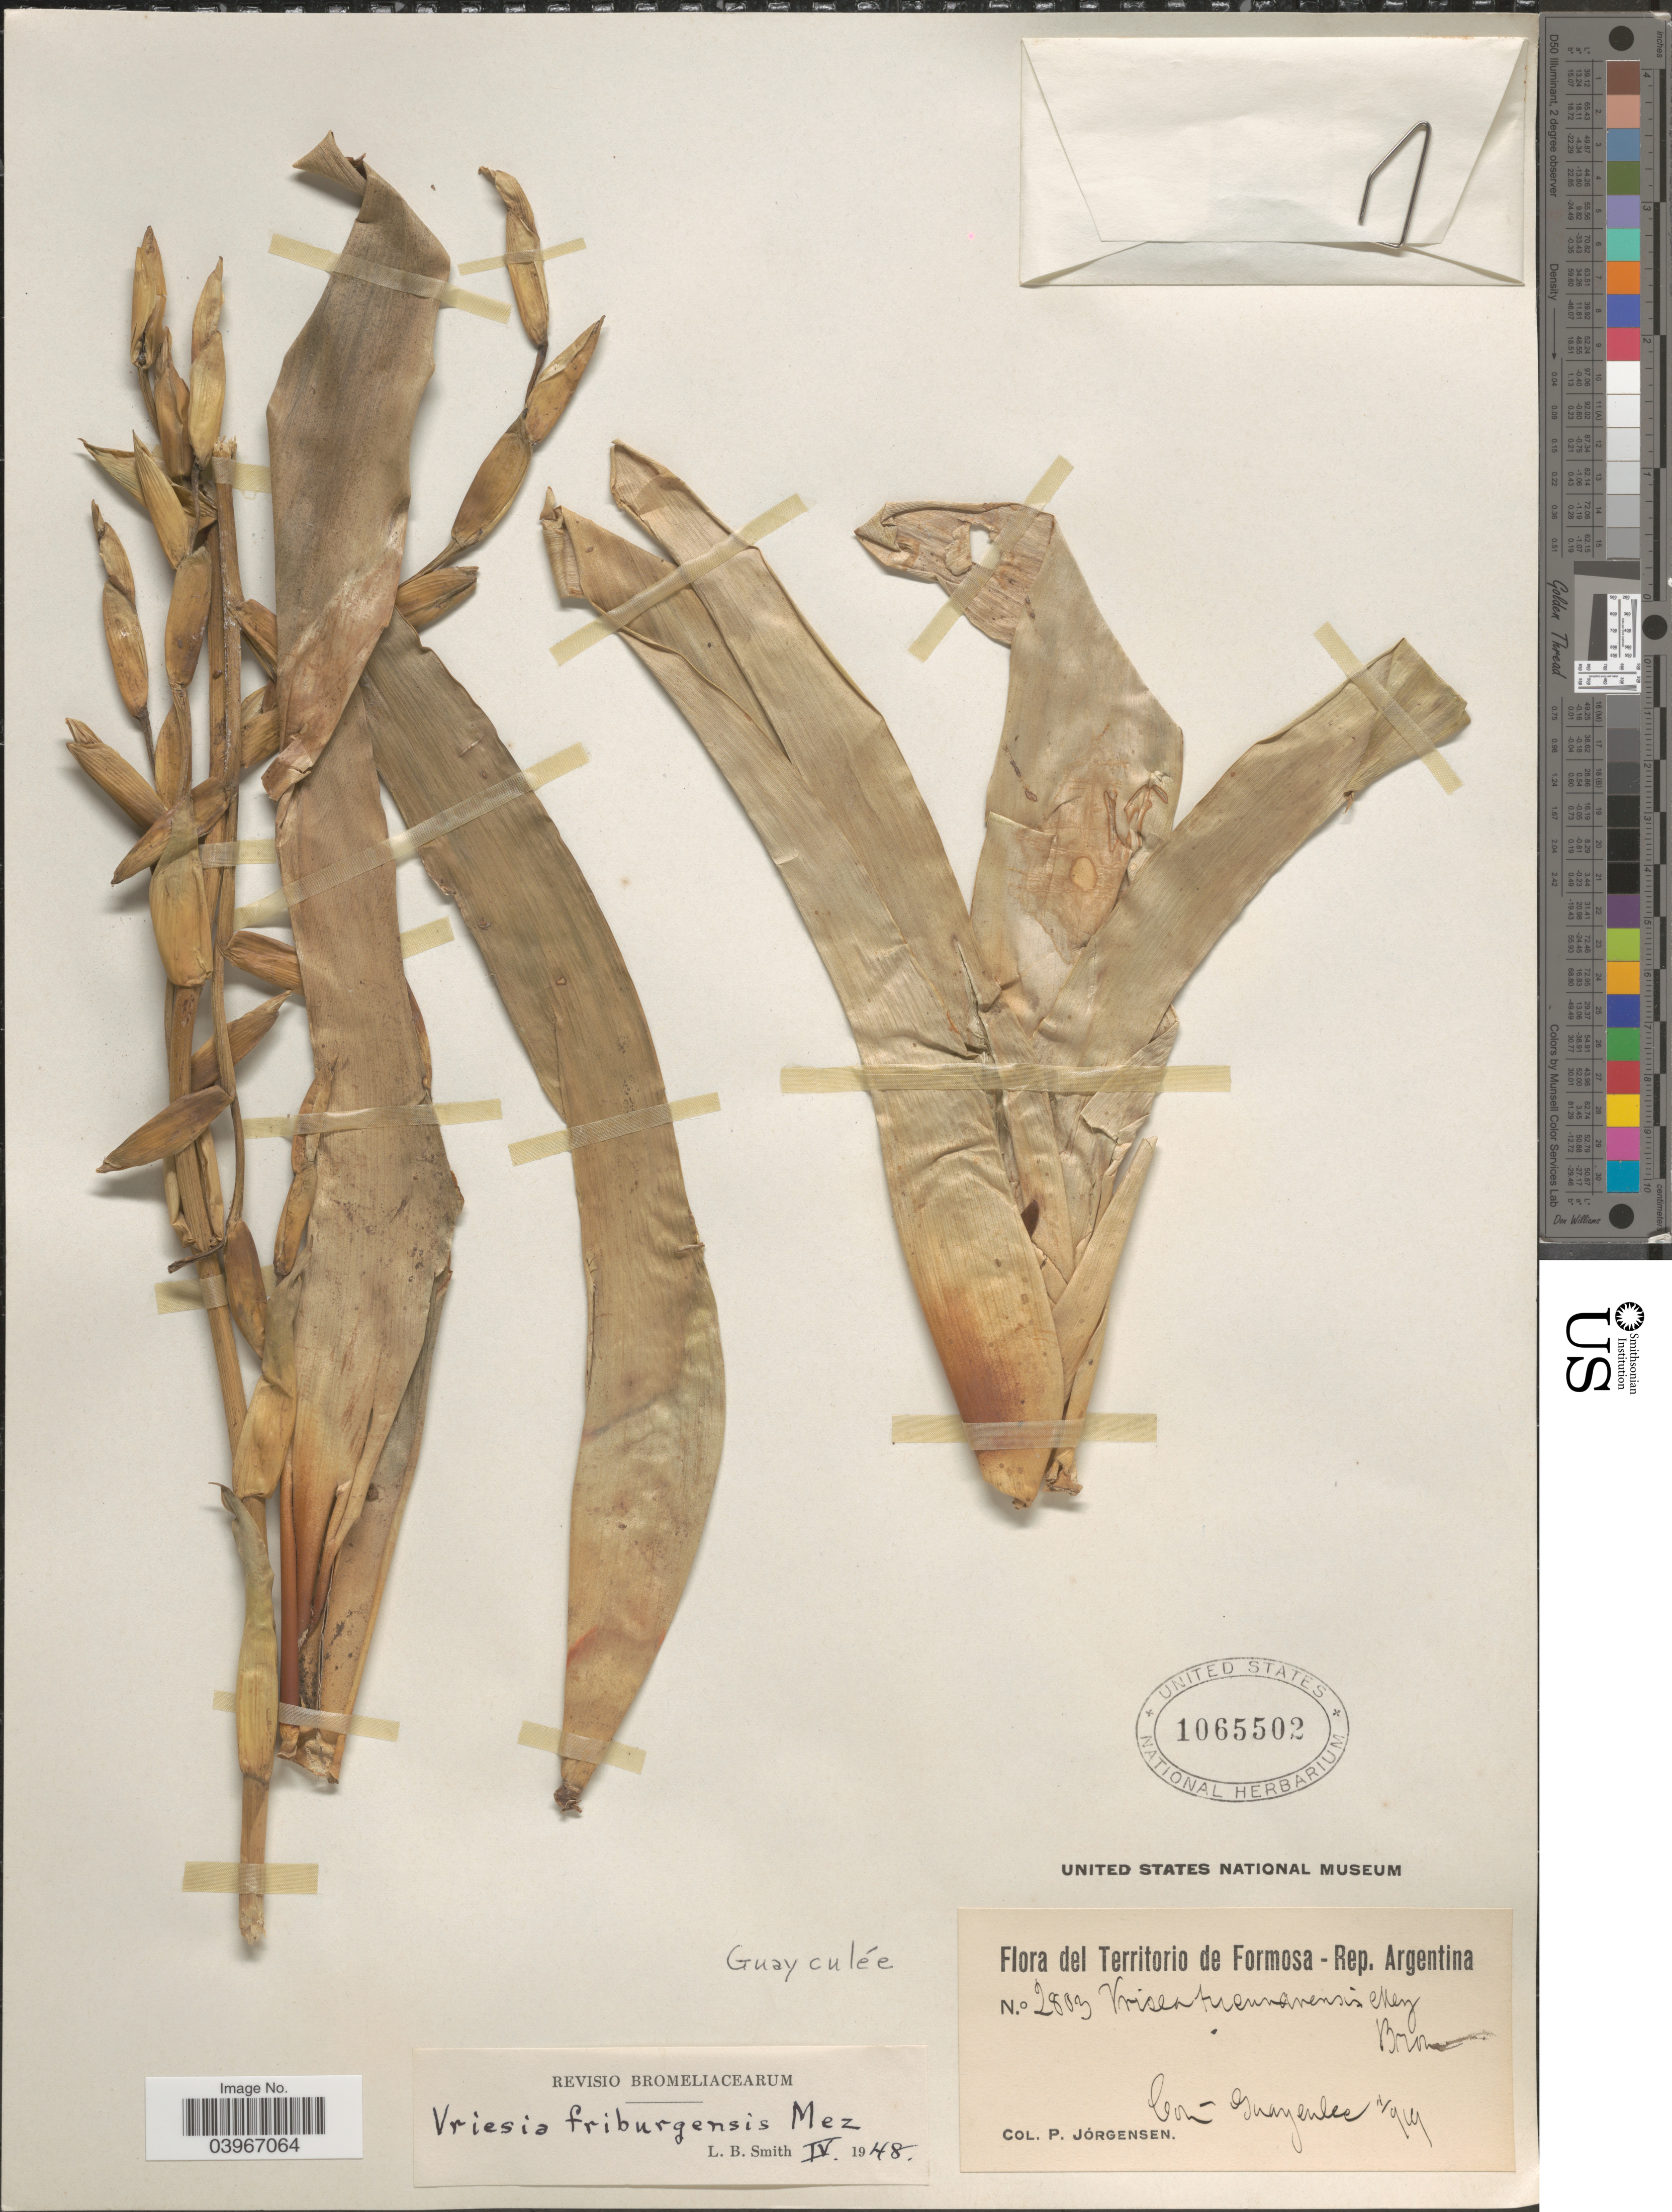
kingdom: Plantae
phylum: Tracheophyta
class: Liliopsida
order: Poales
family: Bromeliaceae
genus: Vriesea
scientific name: Vriesea friburguensis var. friburguensis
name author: Mez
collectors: P. Jörgensen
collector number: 2803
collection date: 1919-02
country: Argentina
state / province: Formosa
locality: Territorio de Formosa. Con-Guayculee.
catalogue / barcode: US 1065502